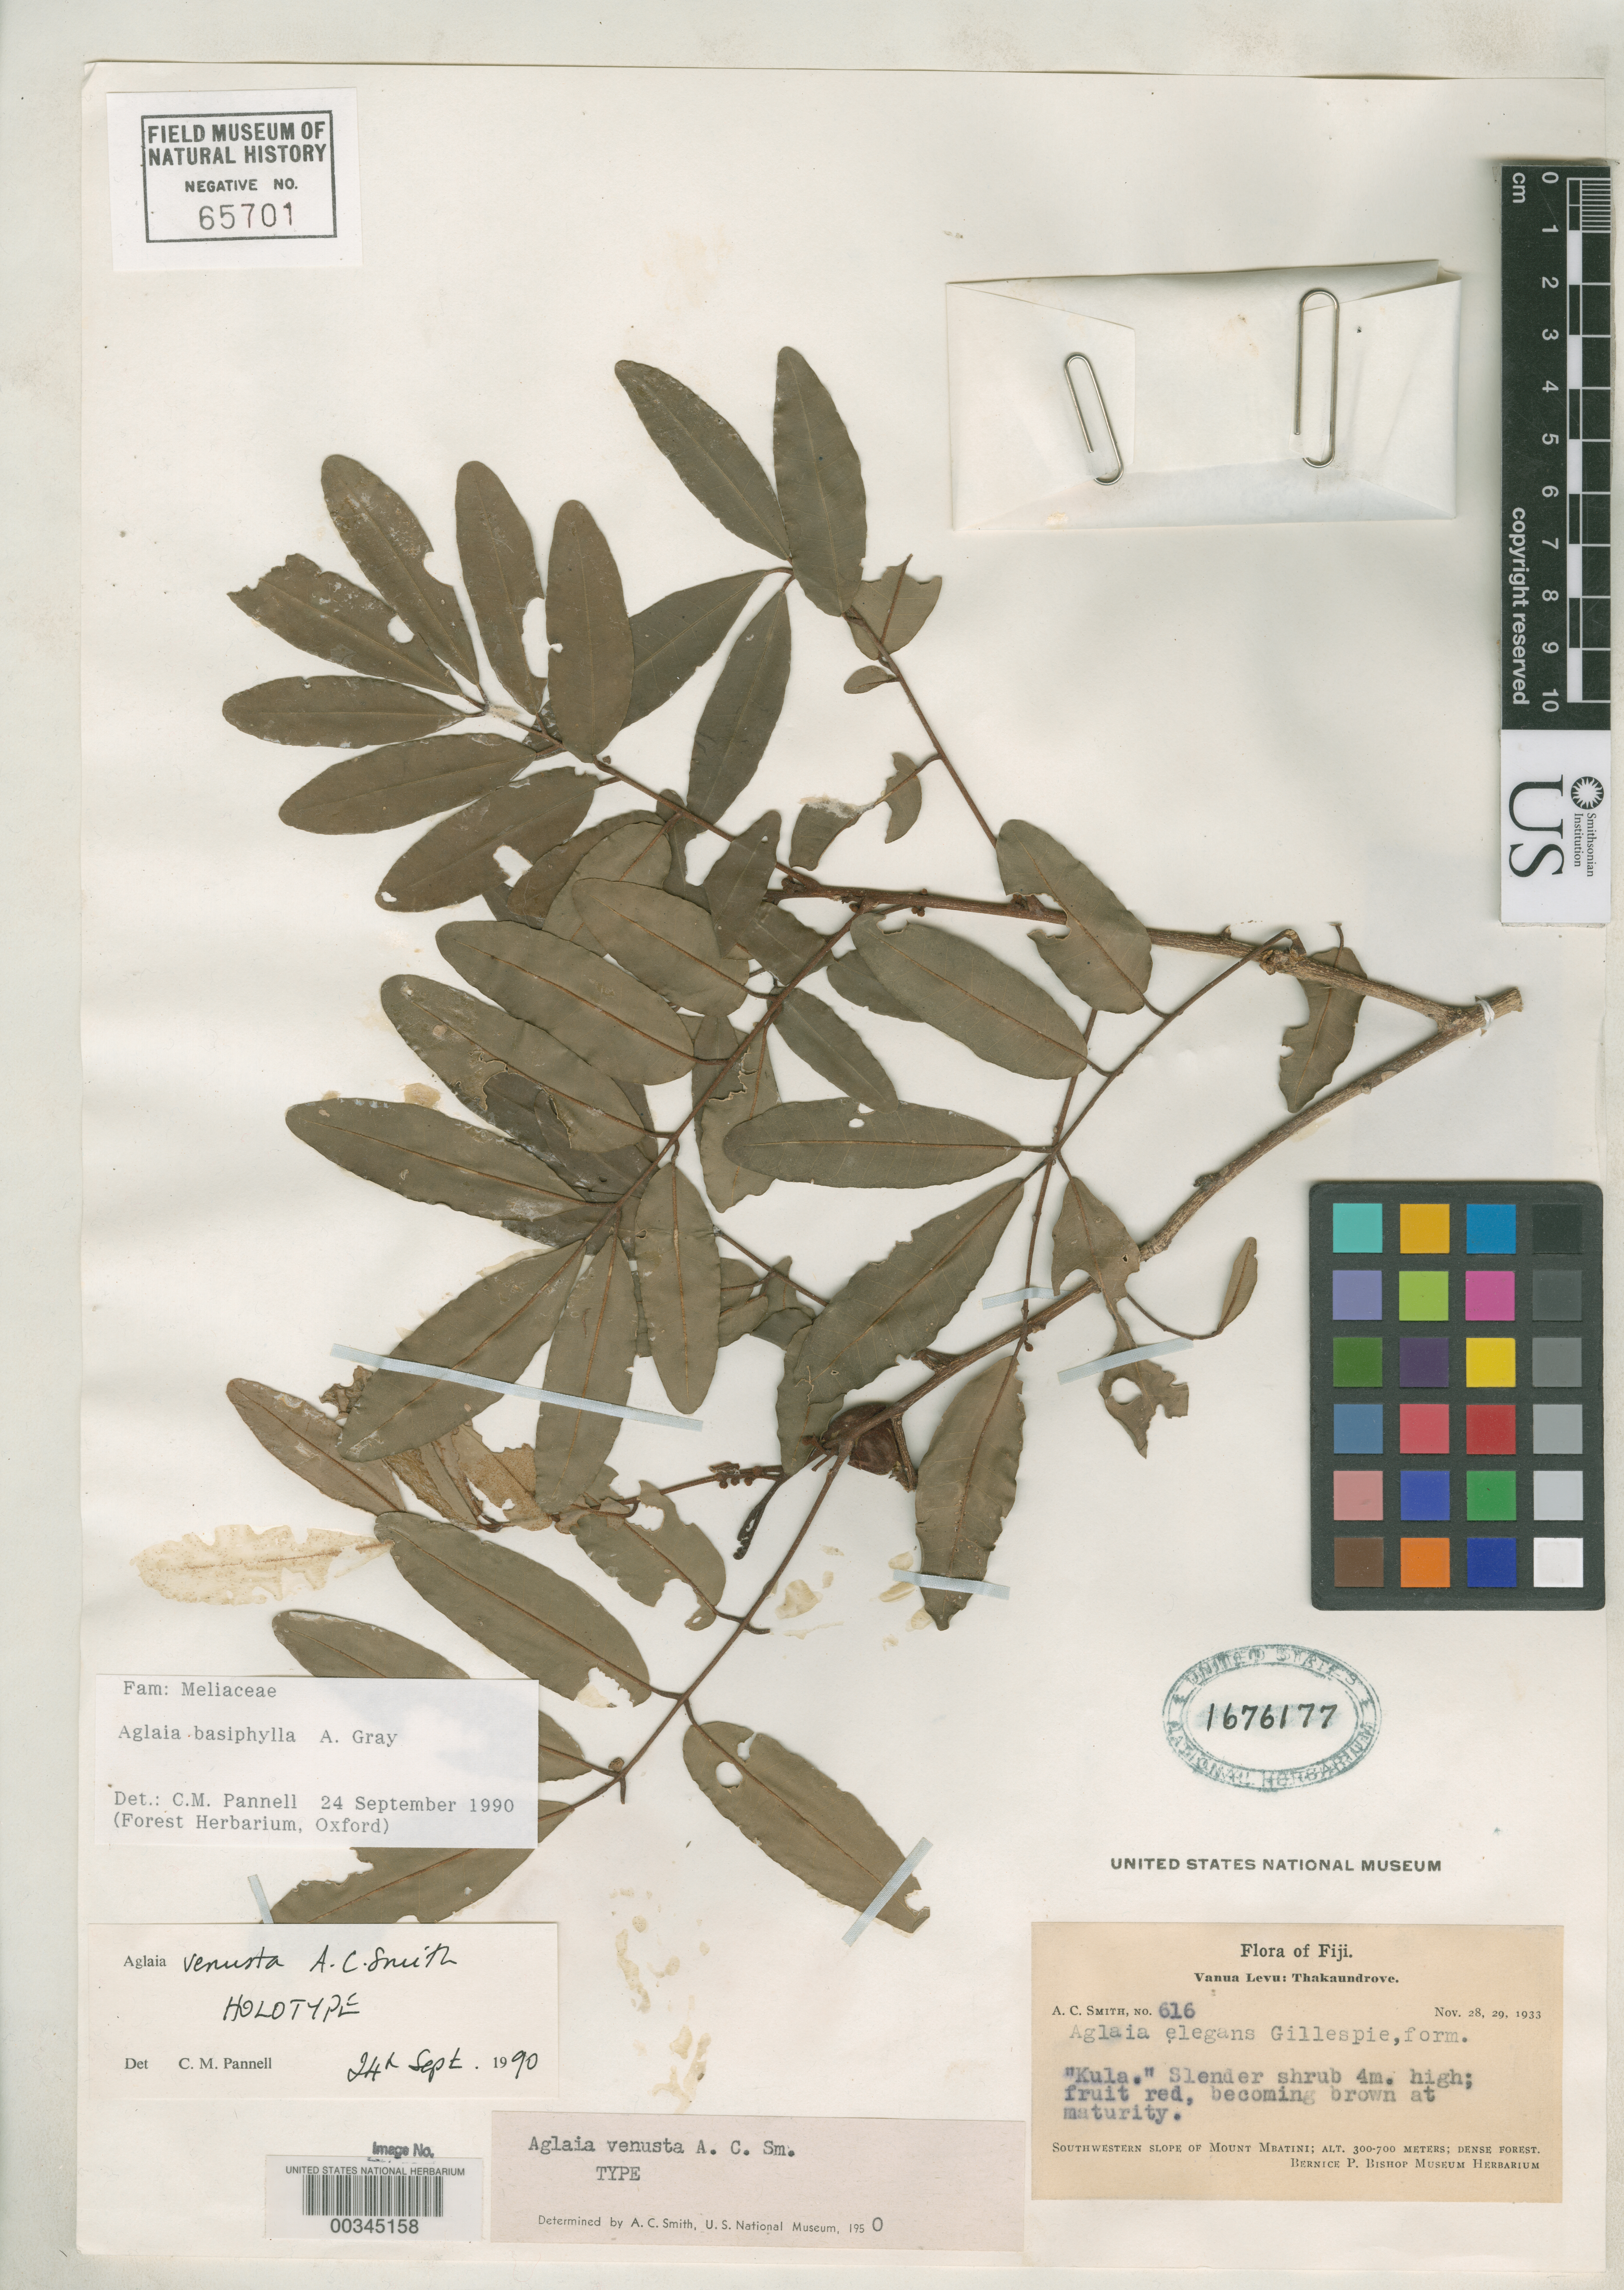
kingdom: Plantae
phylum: Tracheophyta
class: Magnoliopsida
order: Sapindales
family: Meliaceae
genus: Aglaia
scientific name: Aglaia venusta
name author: A.C. Sm.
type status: Holotype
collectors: A. C. Smith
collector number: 616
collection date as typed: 28 Nov 1933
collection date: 1933-11-28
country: Fiji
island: Vanua Levu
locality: SW slope of Mount Mbatini. [Vanua Levu Group]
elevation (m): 300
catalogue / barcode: US 1676177